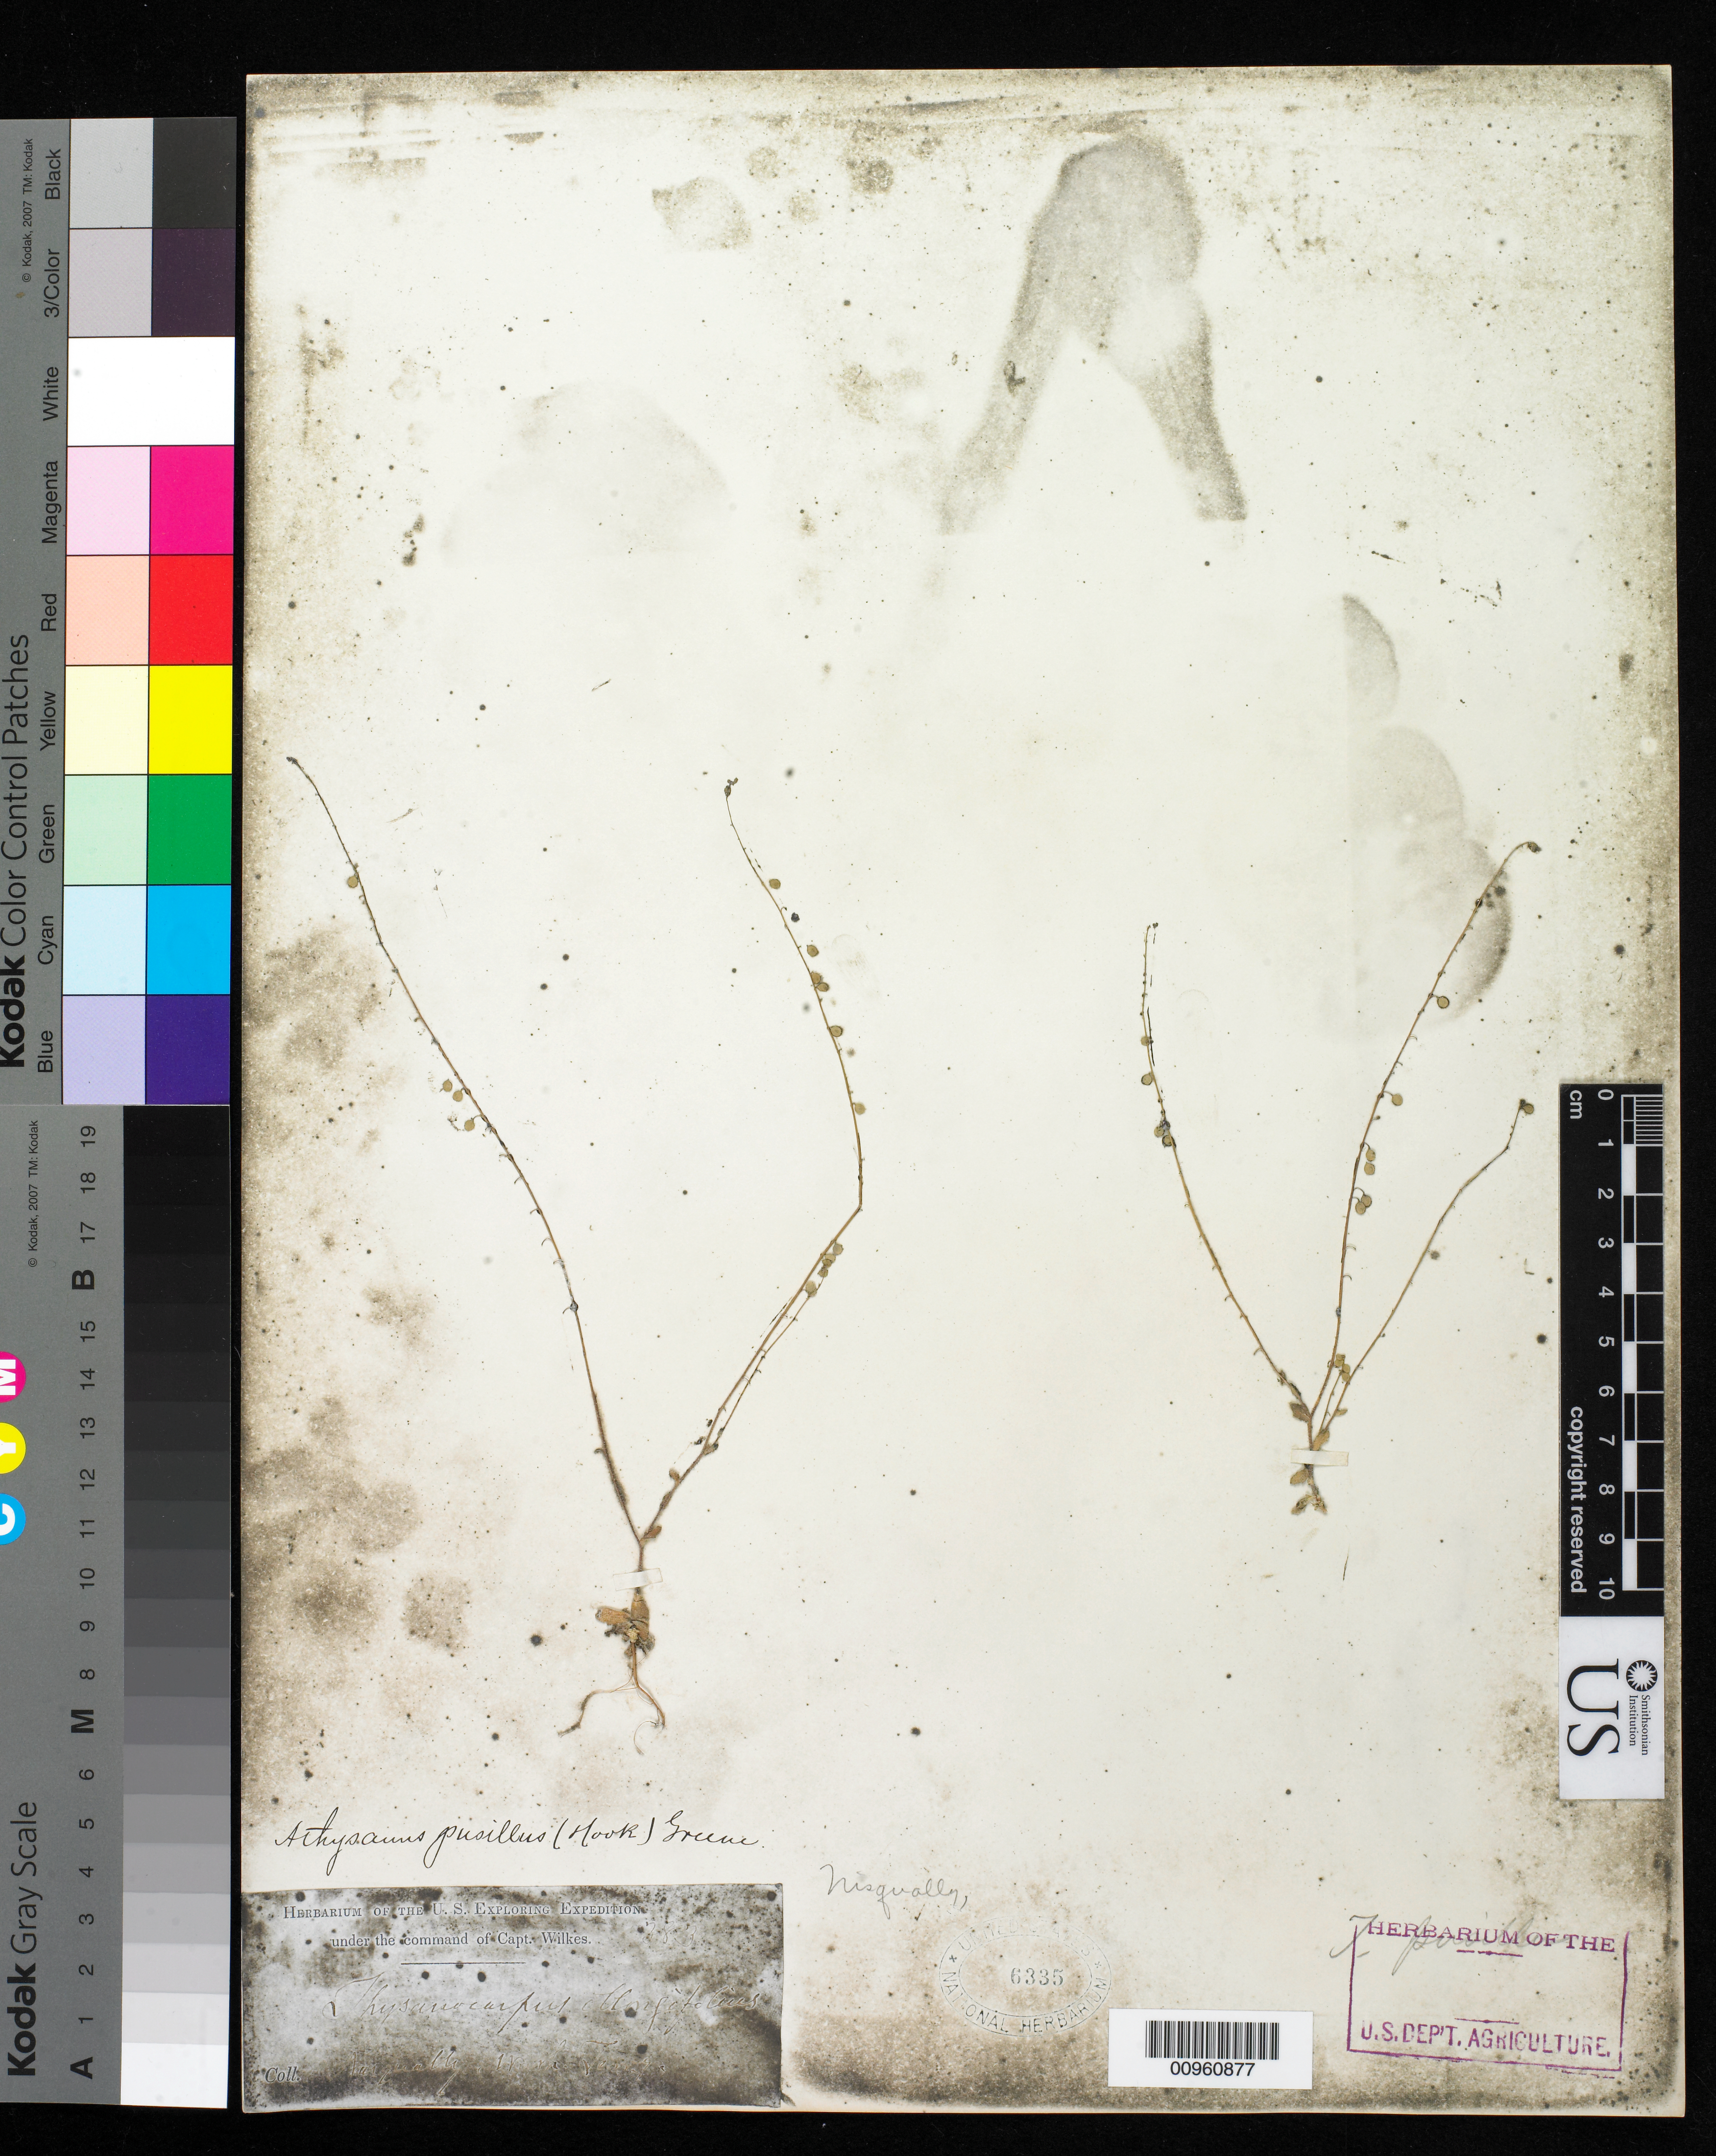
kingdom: Plantae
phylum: Tracheophyta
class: Magnoliopsida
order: Brassicales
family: Brassicaceae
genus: Athysanus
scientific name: Athysanus pusillus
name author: (Hook.) Greene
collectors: Wilkes Explor. Exped.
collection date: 1838/1842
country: United States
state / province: Washington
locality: Nisqually Wash Tery.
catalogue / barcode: US 6335